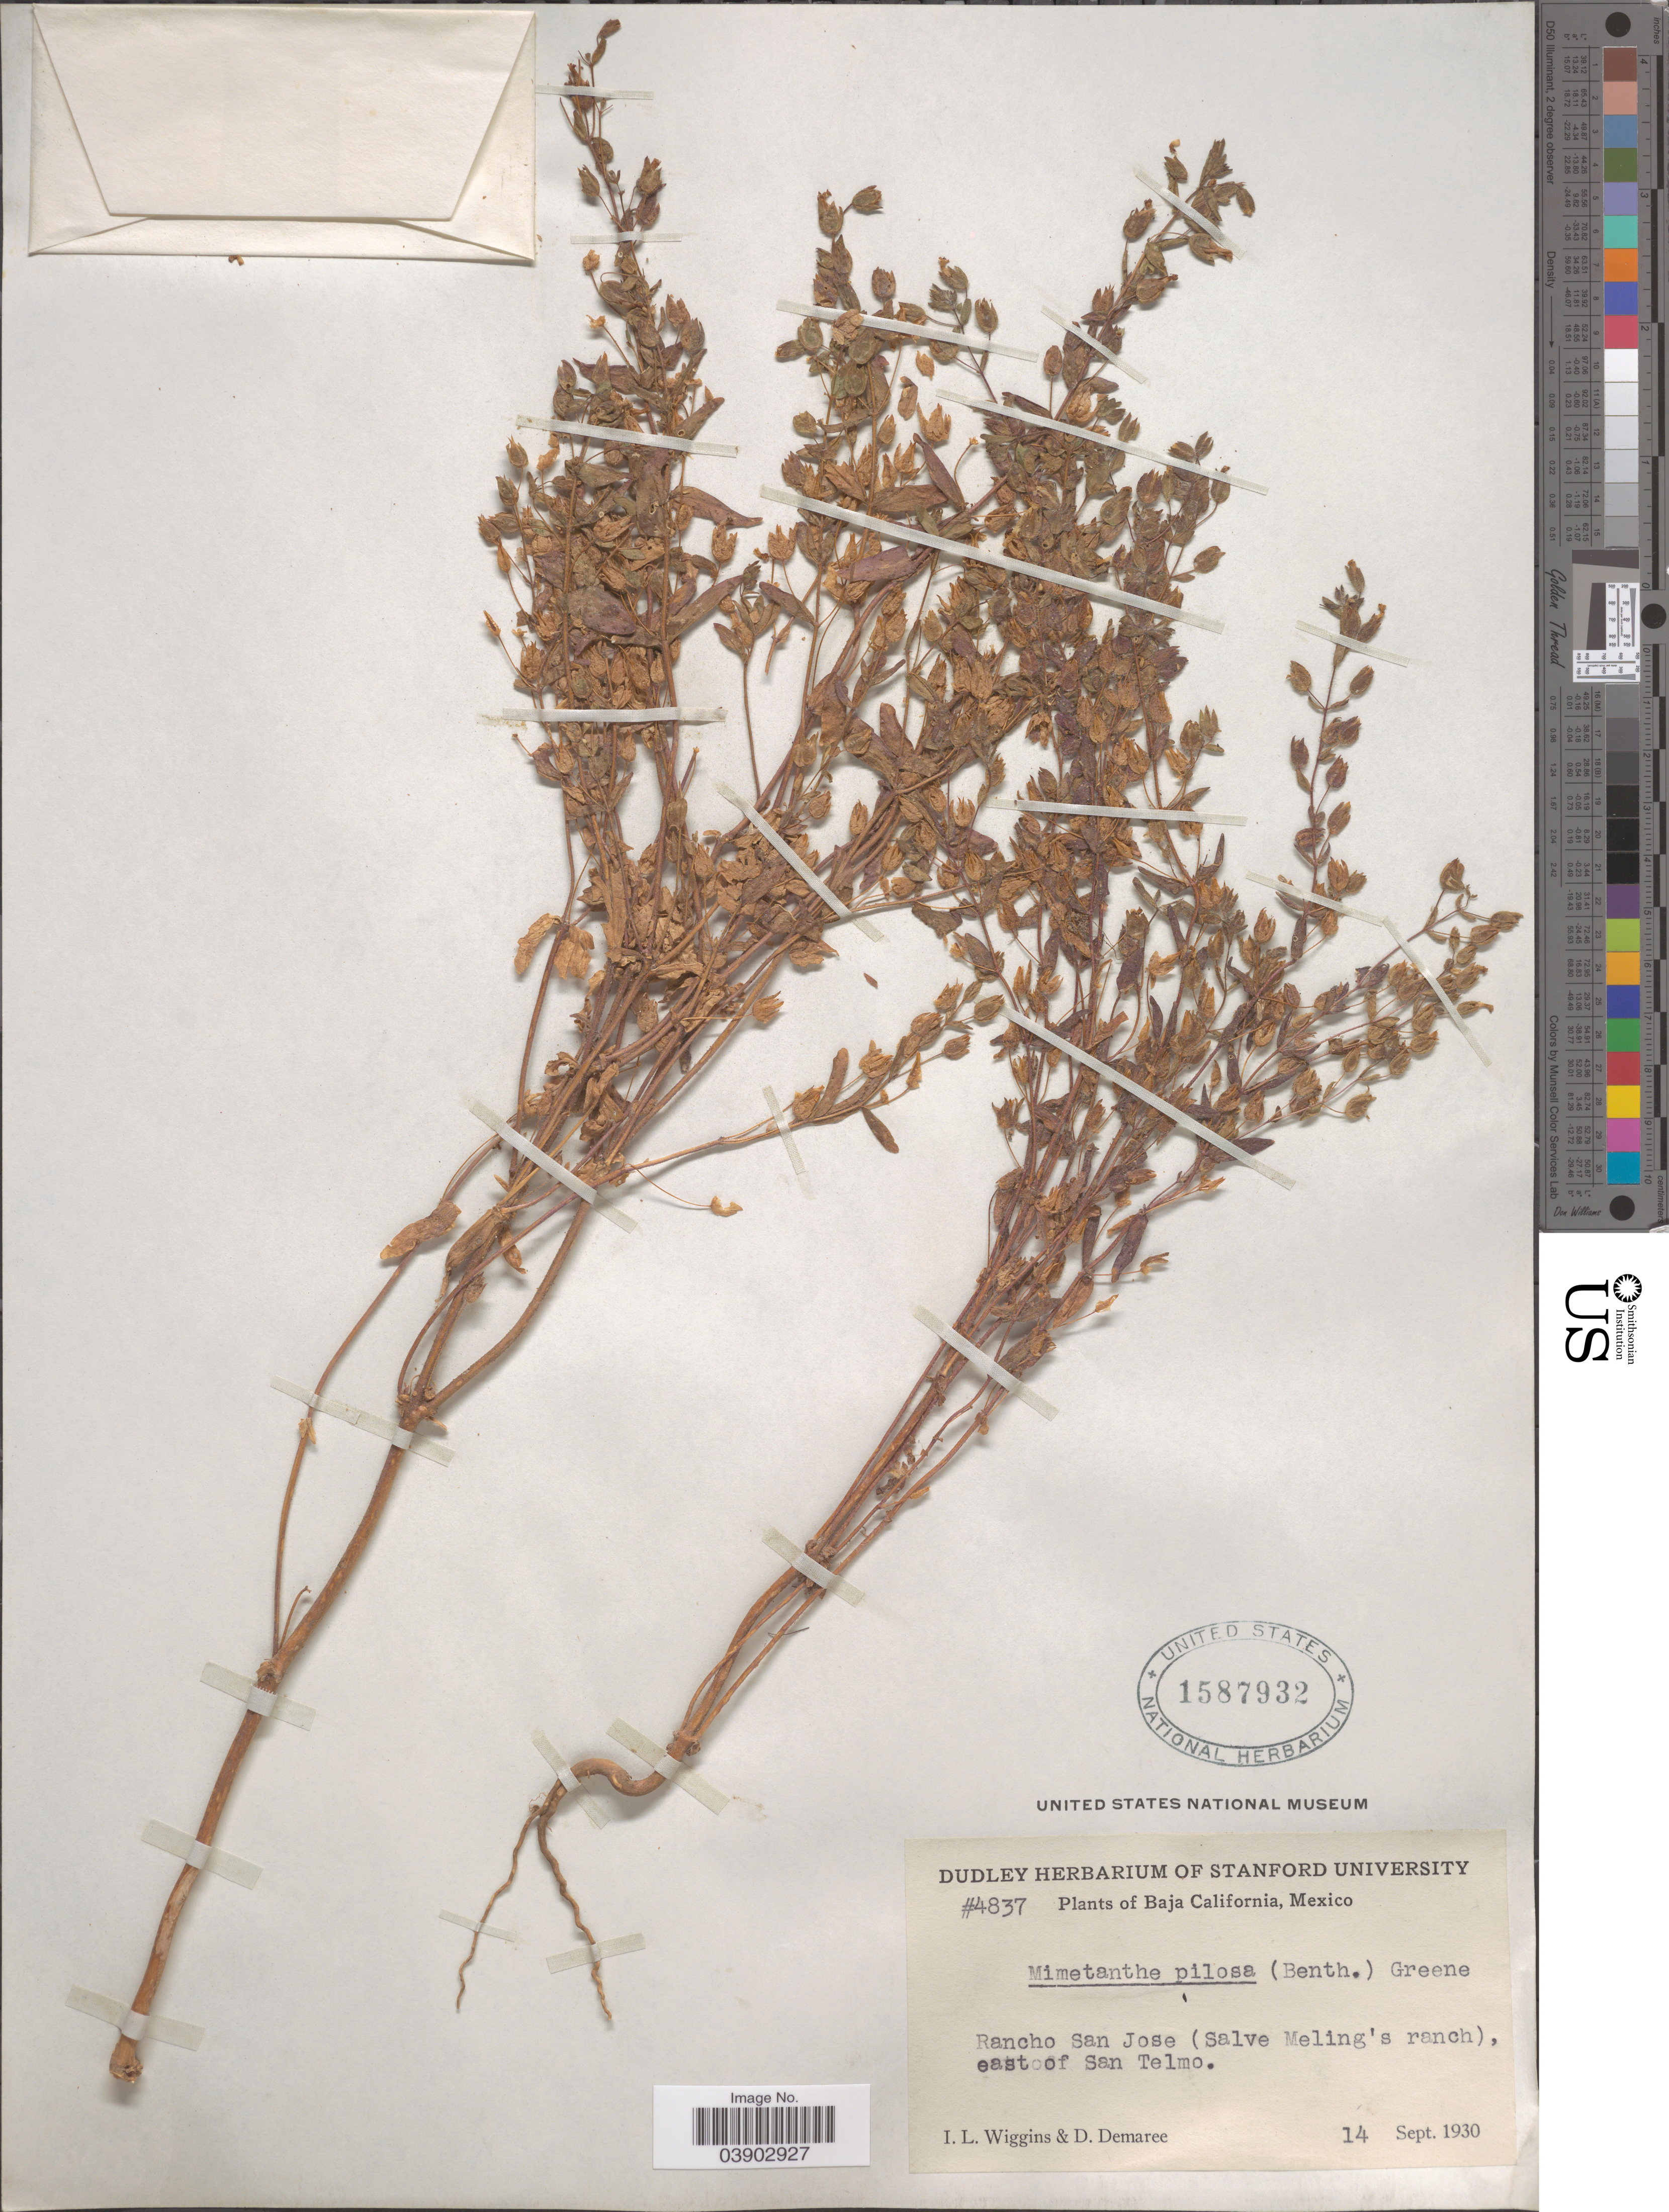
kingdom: Plantae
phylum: Tracheophyta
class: Magnoliopsida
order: Lamiales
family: Phrymaceae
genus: Mimetanthe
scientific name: Mimetanthe pilosa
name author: (Benth.) Greene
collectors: I. L. Wiggins & D. Demaree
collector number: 4837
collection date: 1930-09-14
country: Mexico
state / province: Baja California Norte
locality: Rancho San Jose (Salve Meling's ranch), east of San Telmo.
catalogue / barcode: US 1587932